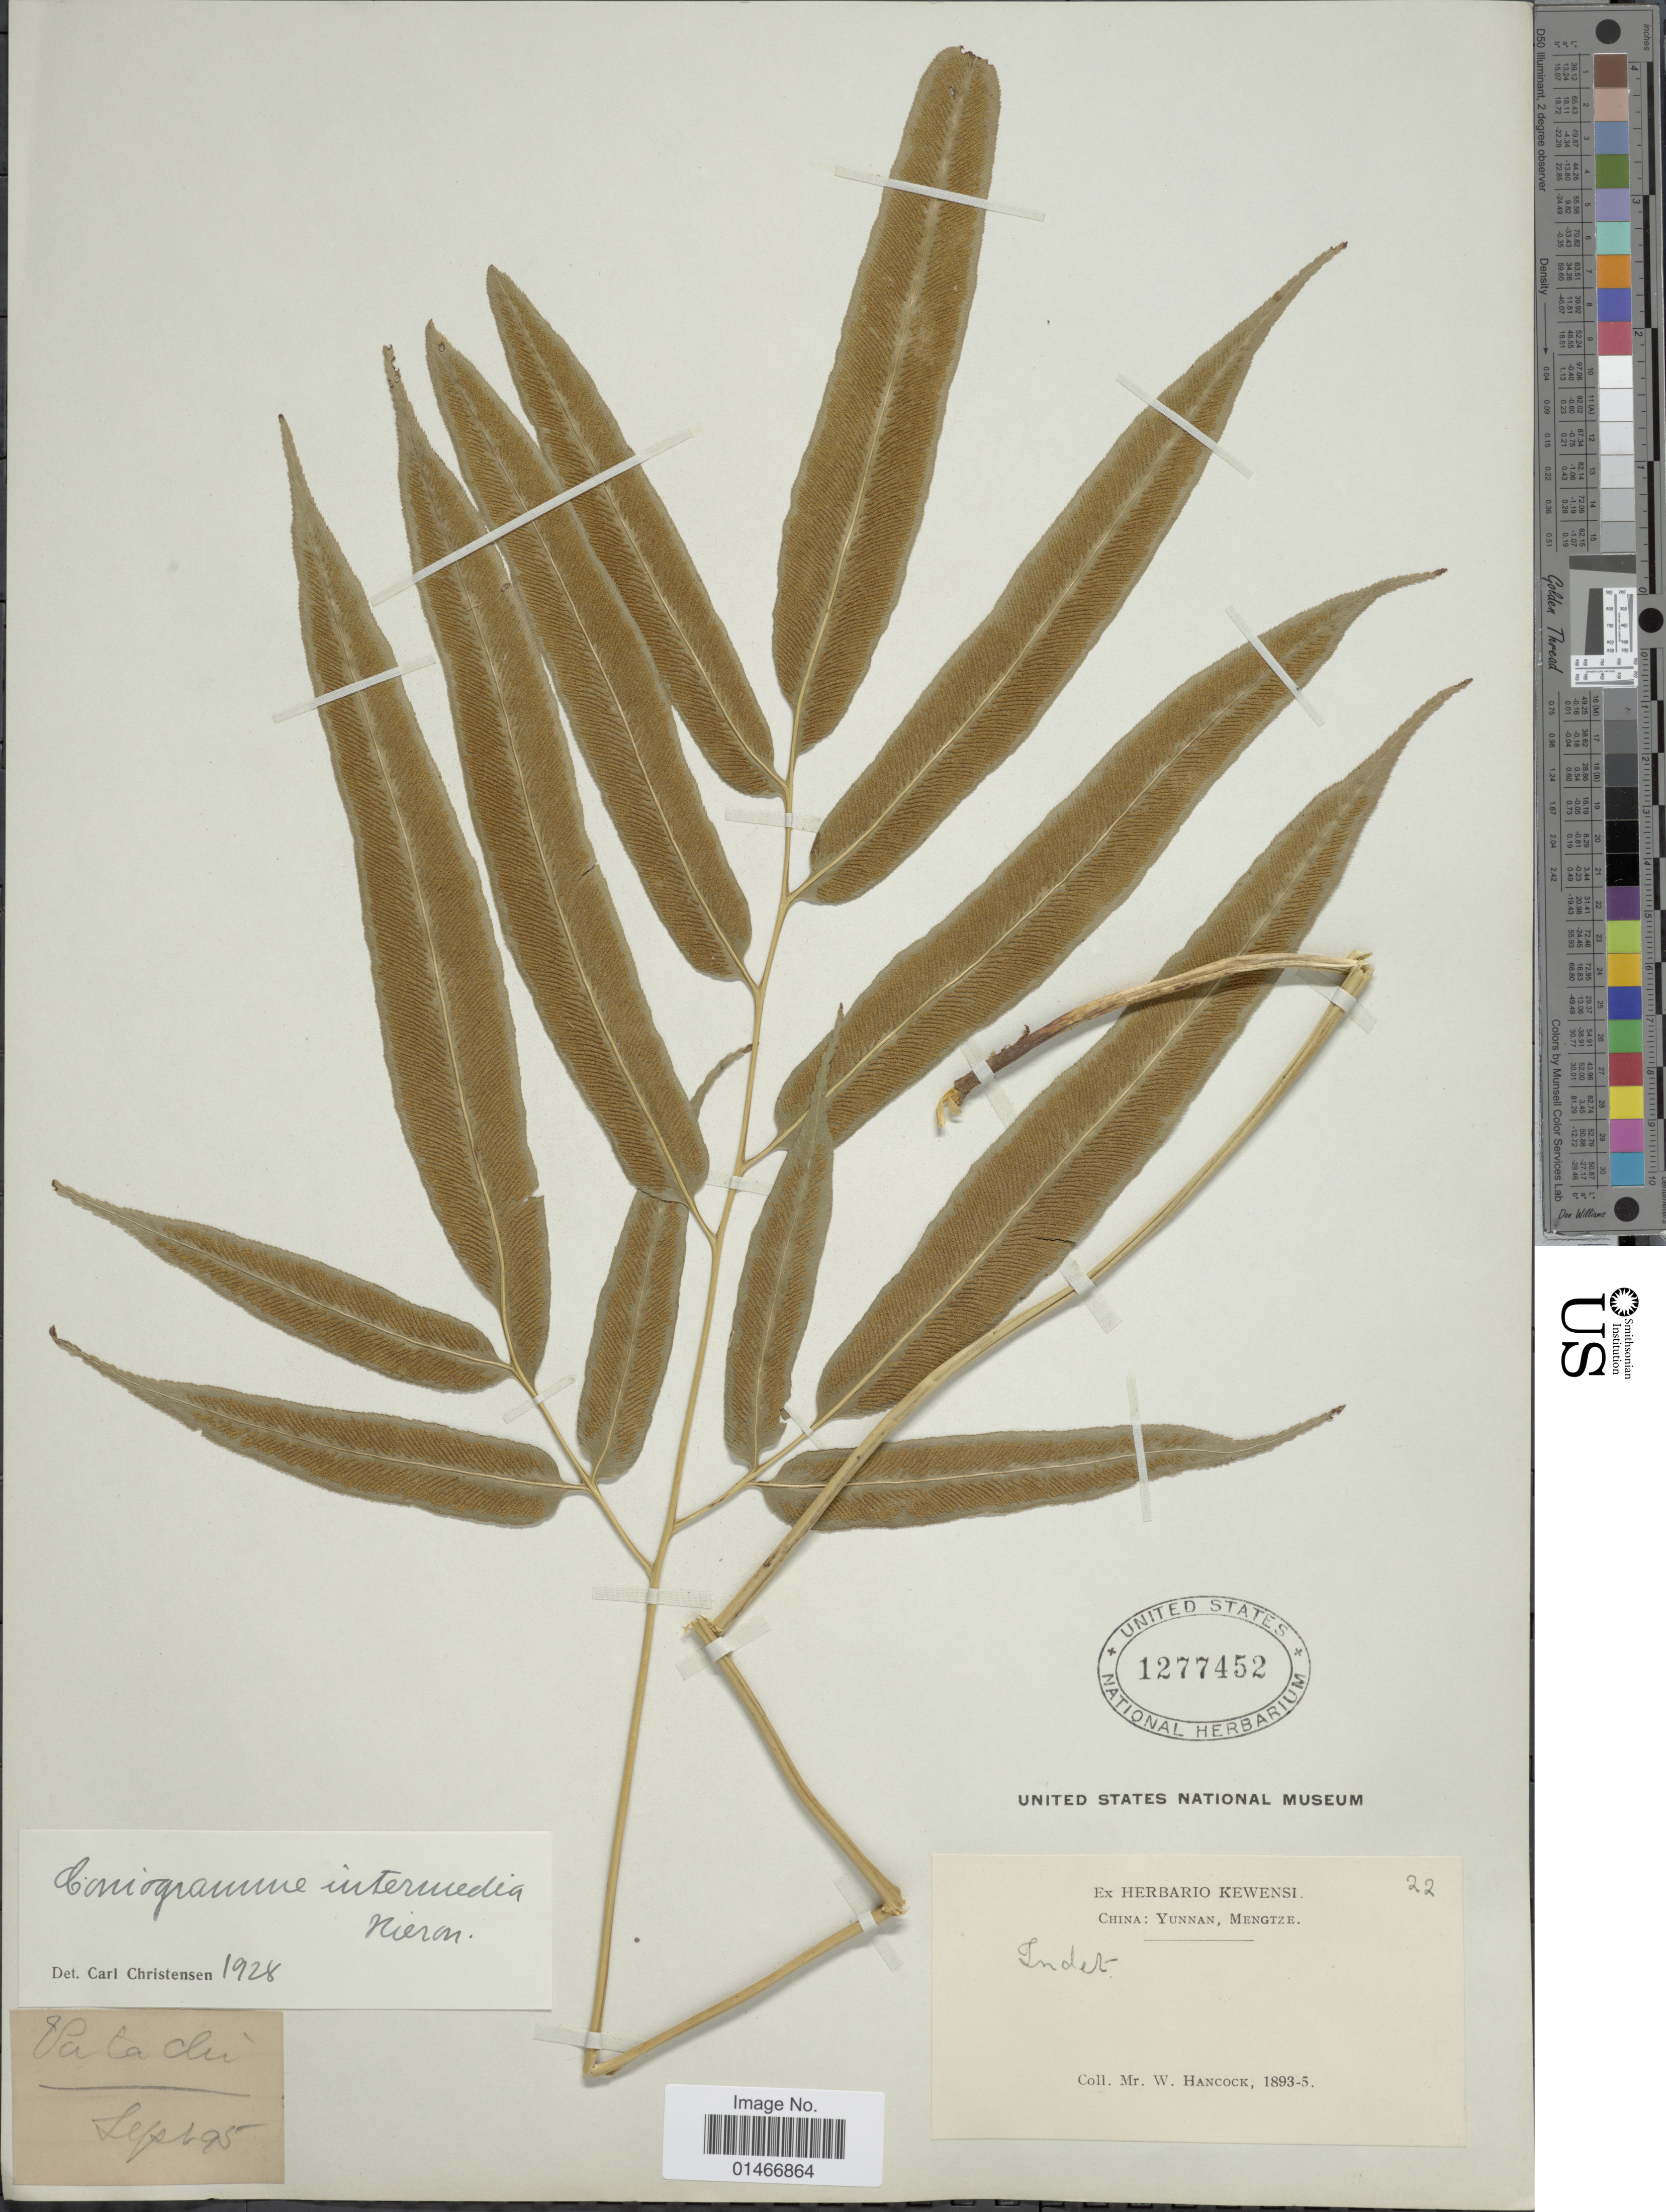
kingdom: Plantae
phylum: Tracheophyta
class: Polypodiopsida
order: Polypodiales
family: Pteridaceae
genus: Coniogramme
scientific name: Coniogramme intermedia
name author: Hieron.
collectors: W. Hancock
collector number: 22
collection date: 1895-09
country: China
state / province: Yunnan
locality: Mengtze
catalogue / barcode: US 1277452